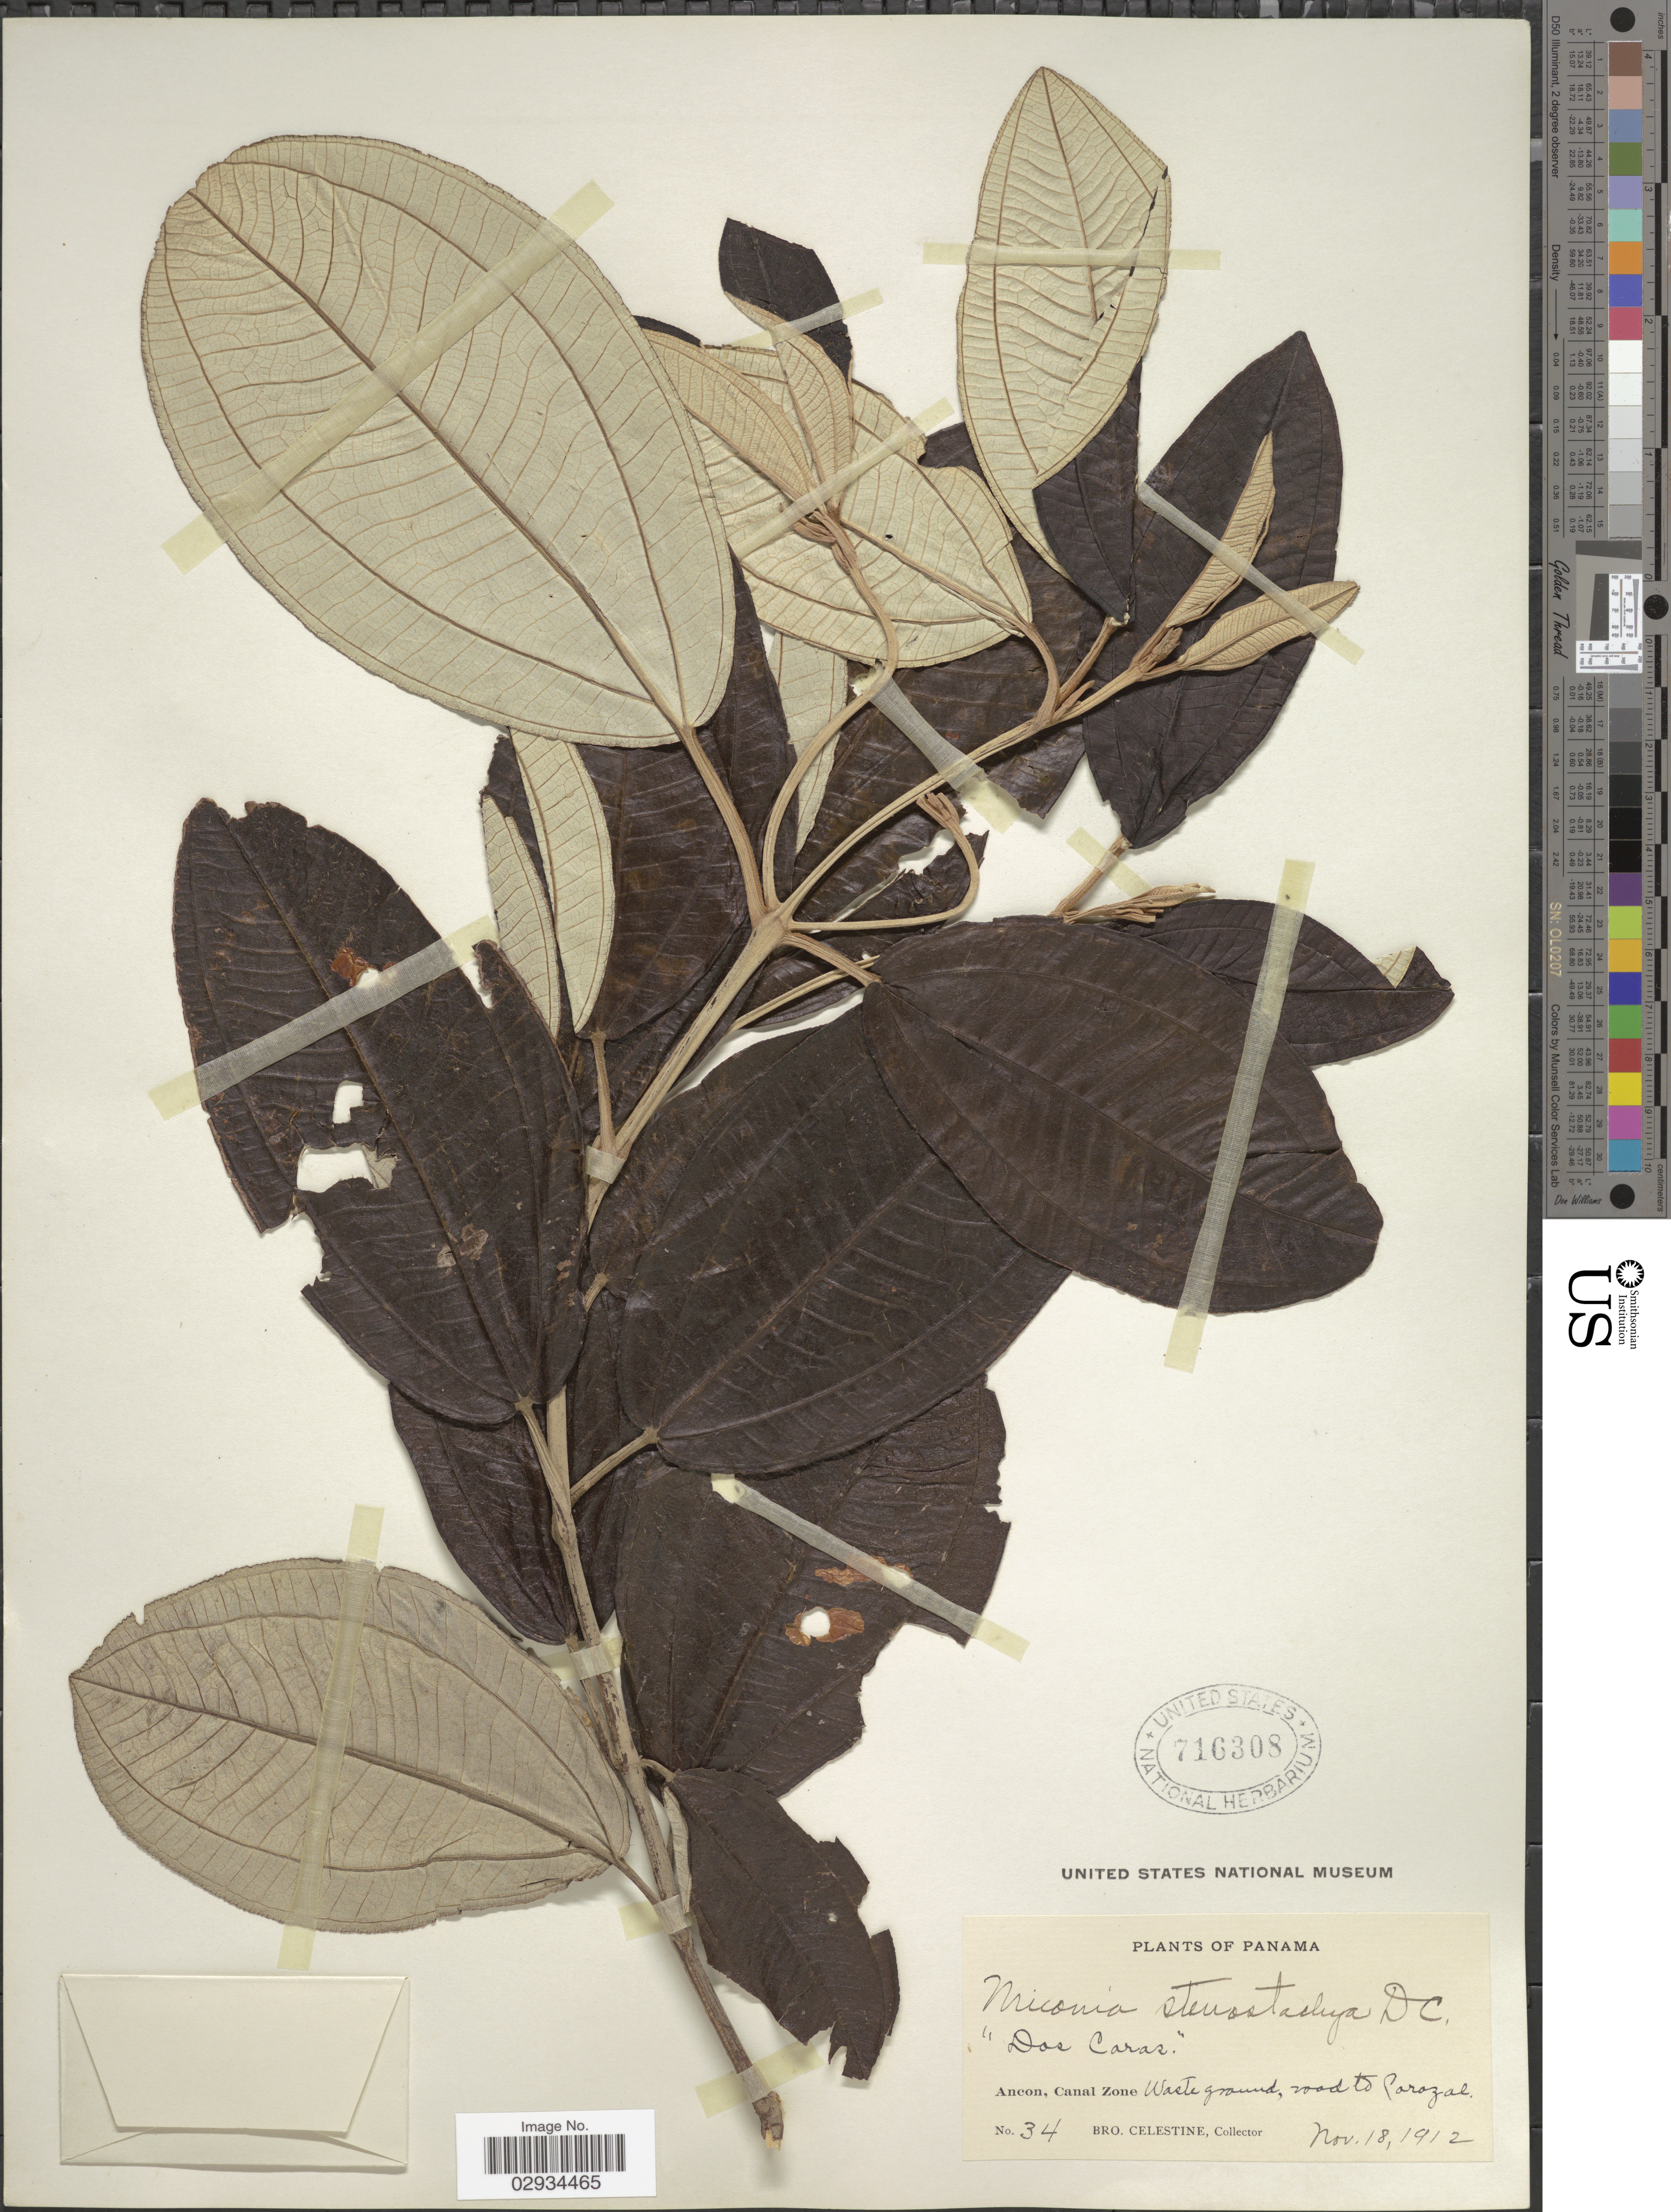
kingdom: Plantae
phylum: Tracheophyta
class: Magnoliopsida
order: Myrtales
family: Melastomataceae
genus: Miconia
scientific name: Miconia stenostachya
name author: DC.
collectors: B. Celestine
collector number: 34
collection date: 1912-11-18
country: Panama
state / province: Colón / Panamá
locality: Ancon, Canal Zone, road to Corozal.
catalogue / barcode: US 716308